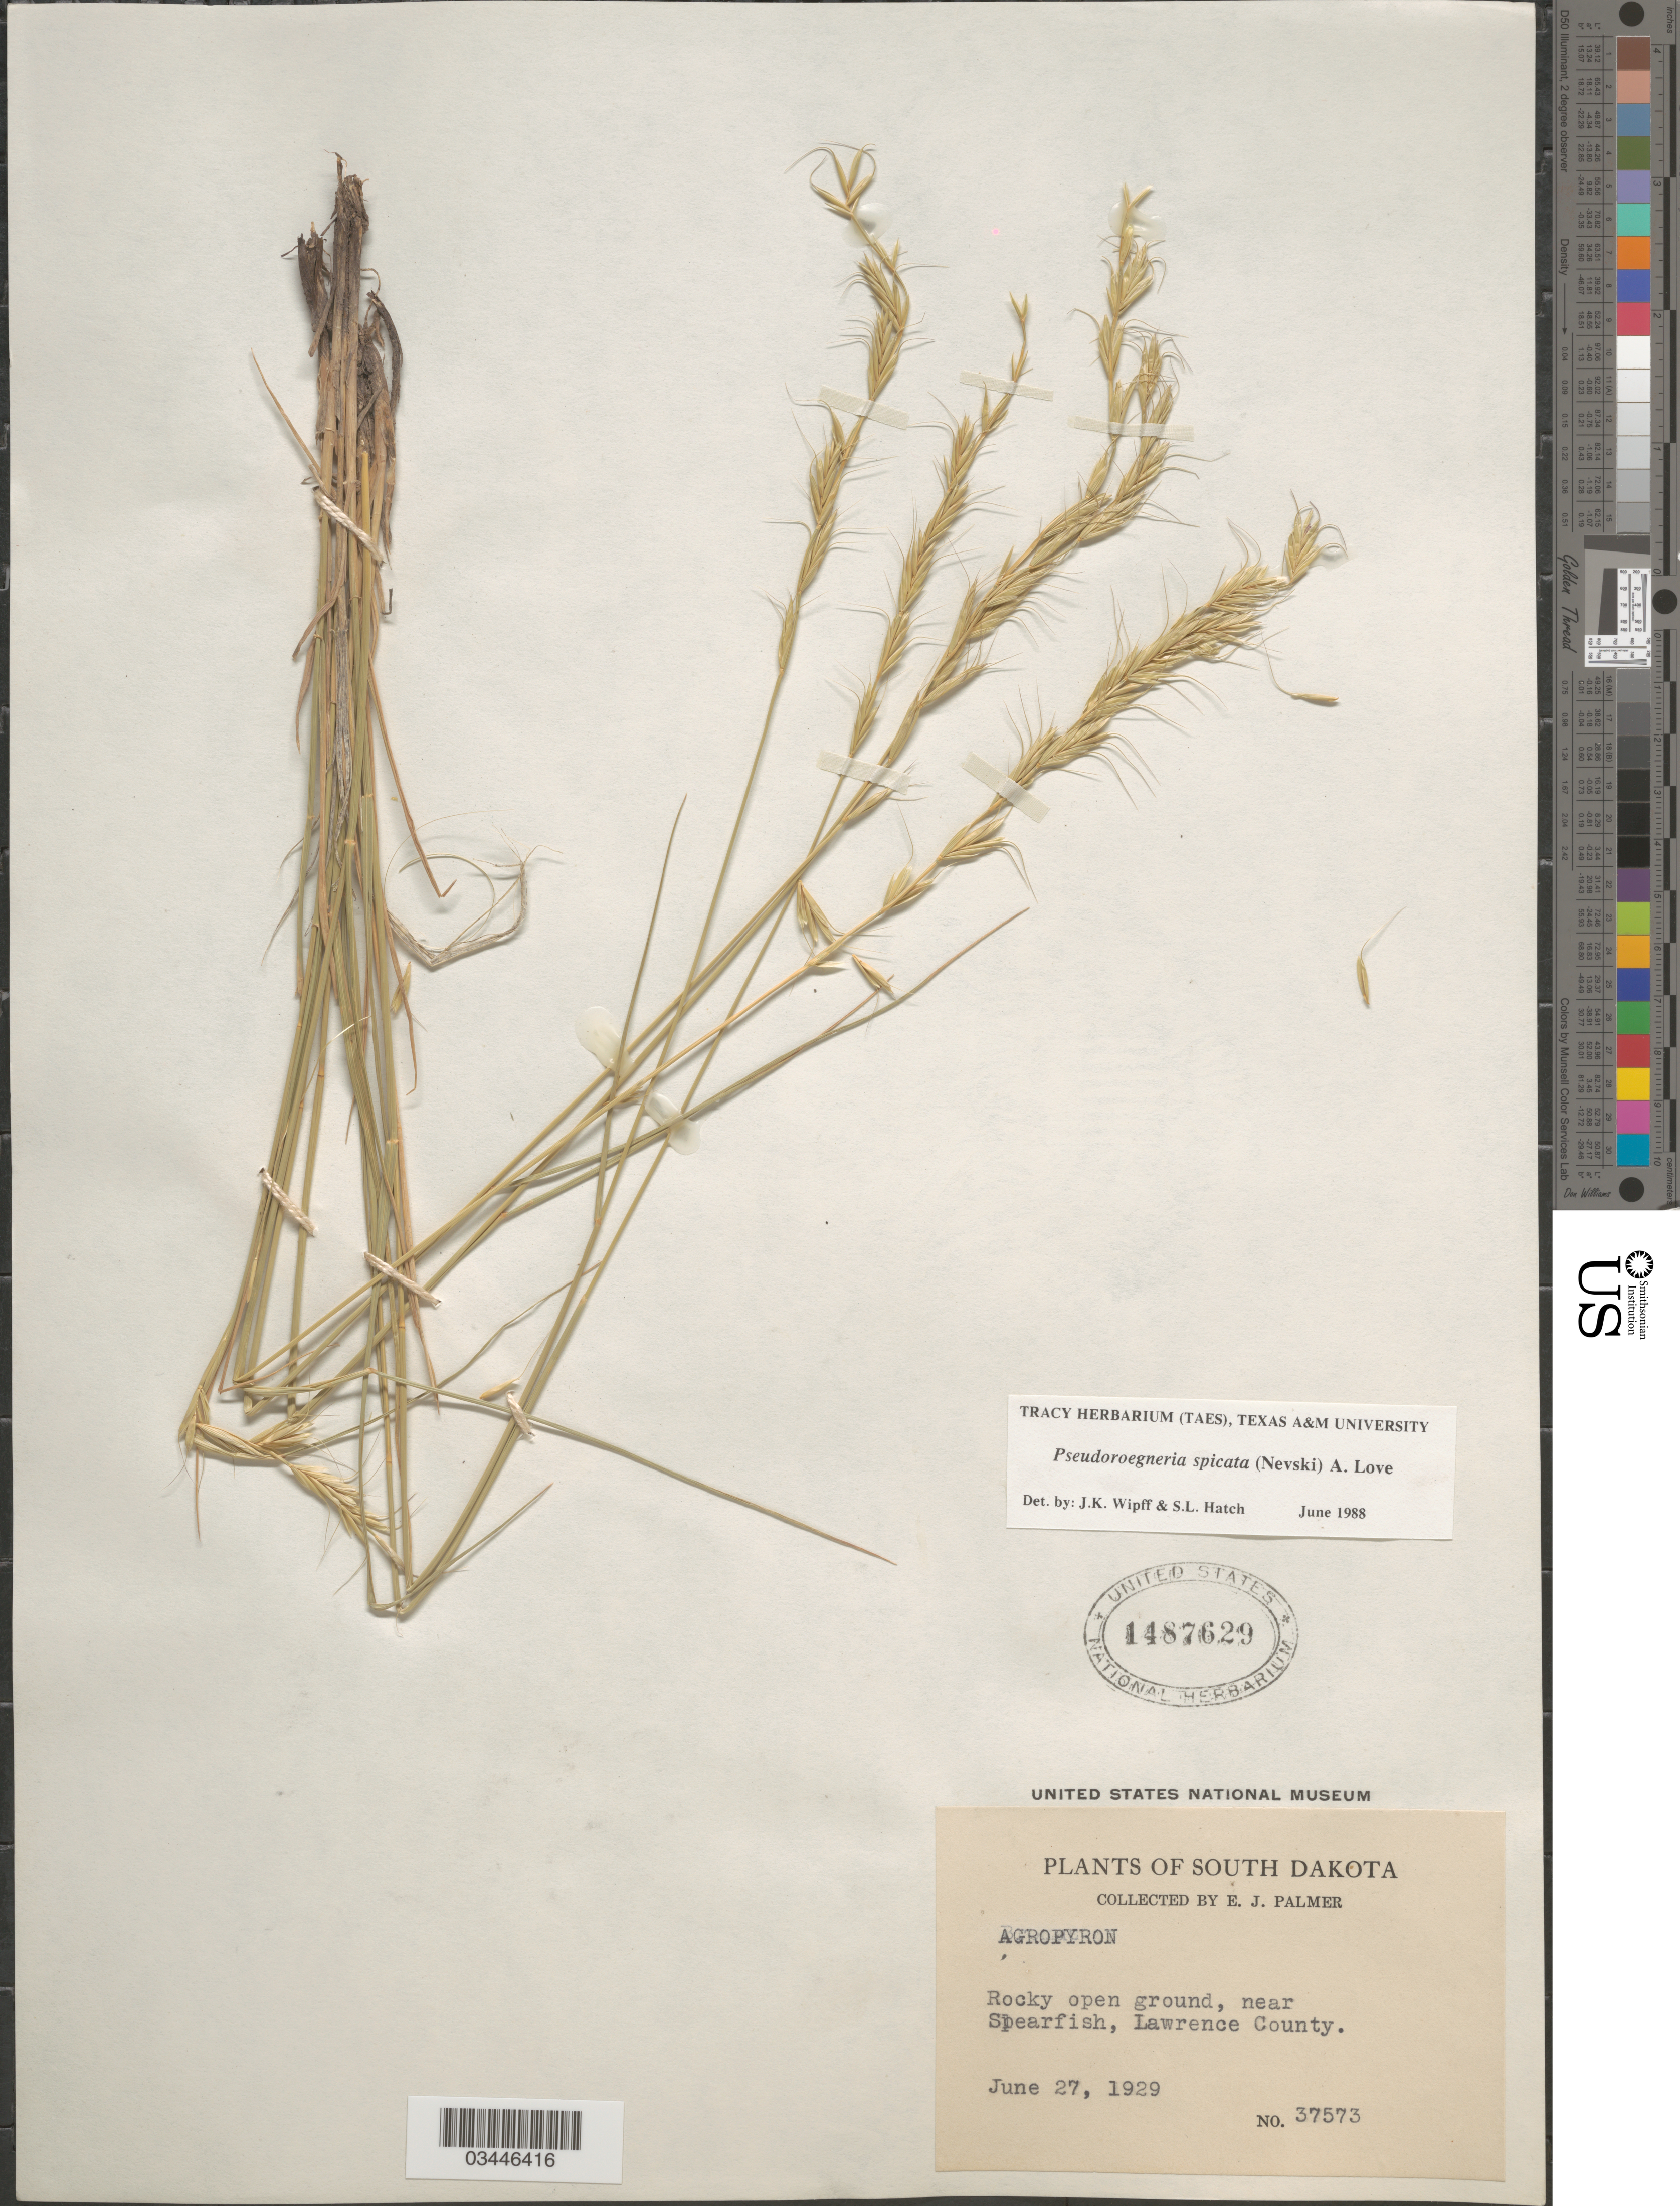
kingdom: Plantae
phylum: Tracheophyta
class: Liliopsida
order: Poales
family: Poaceae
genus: Pseudoroegneria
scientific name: Pseudoroegneria spicata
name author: (Pursh) Á. Löve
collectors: E. J. Palmer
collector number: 37573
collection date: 1929-06-27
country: United States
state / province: South Dakota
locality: Rocky open ground, near Spearfish, Lawrence County.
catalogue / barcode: US 1487629